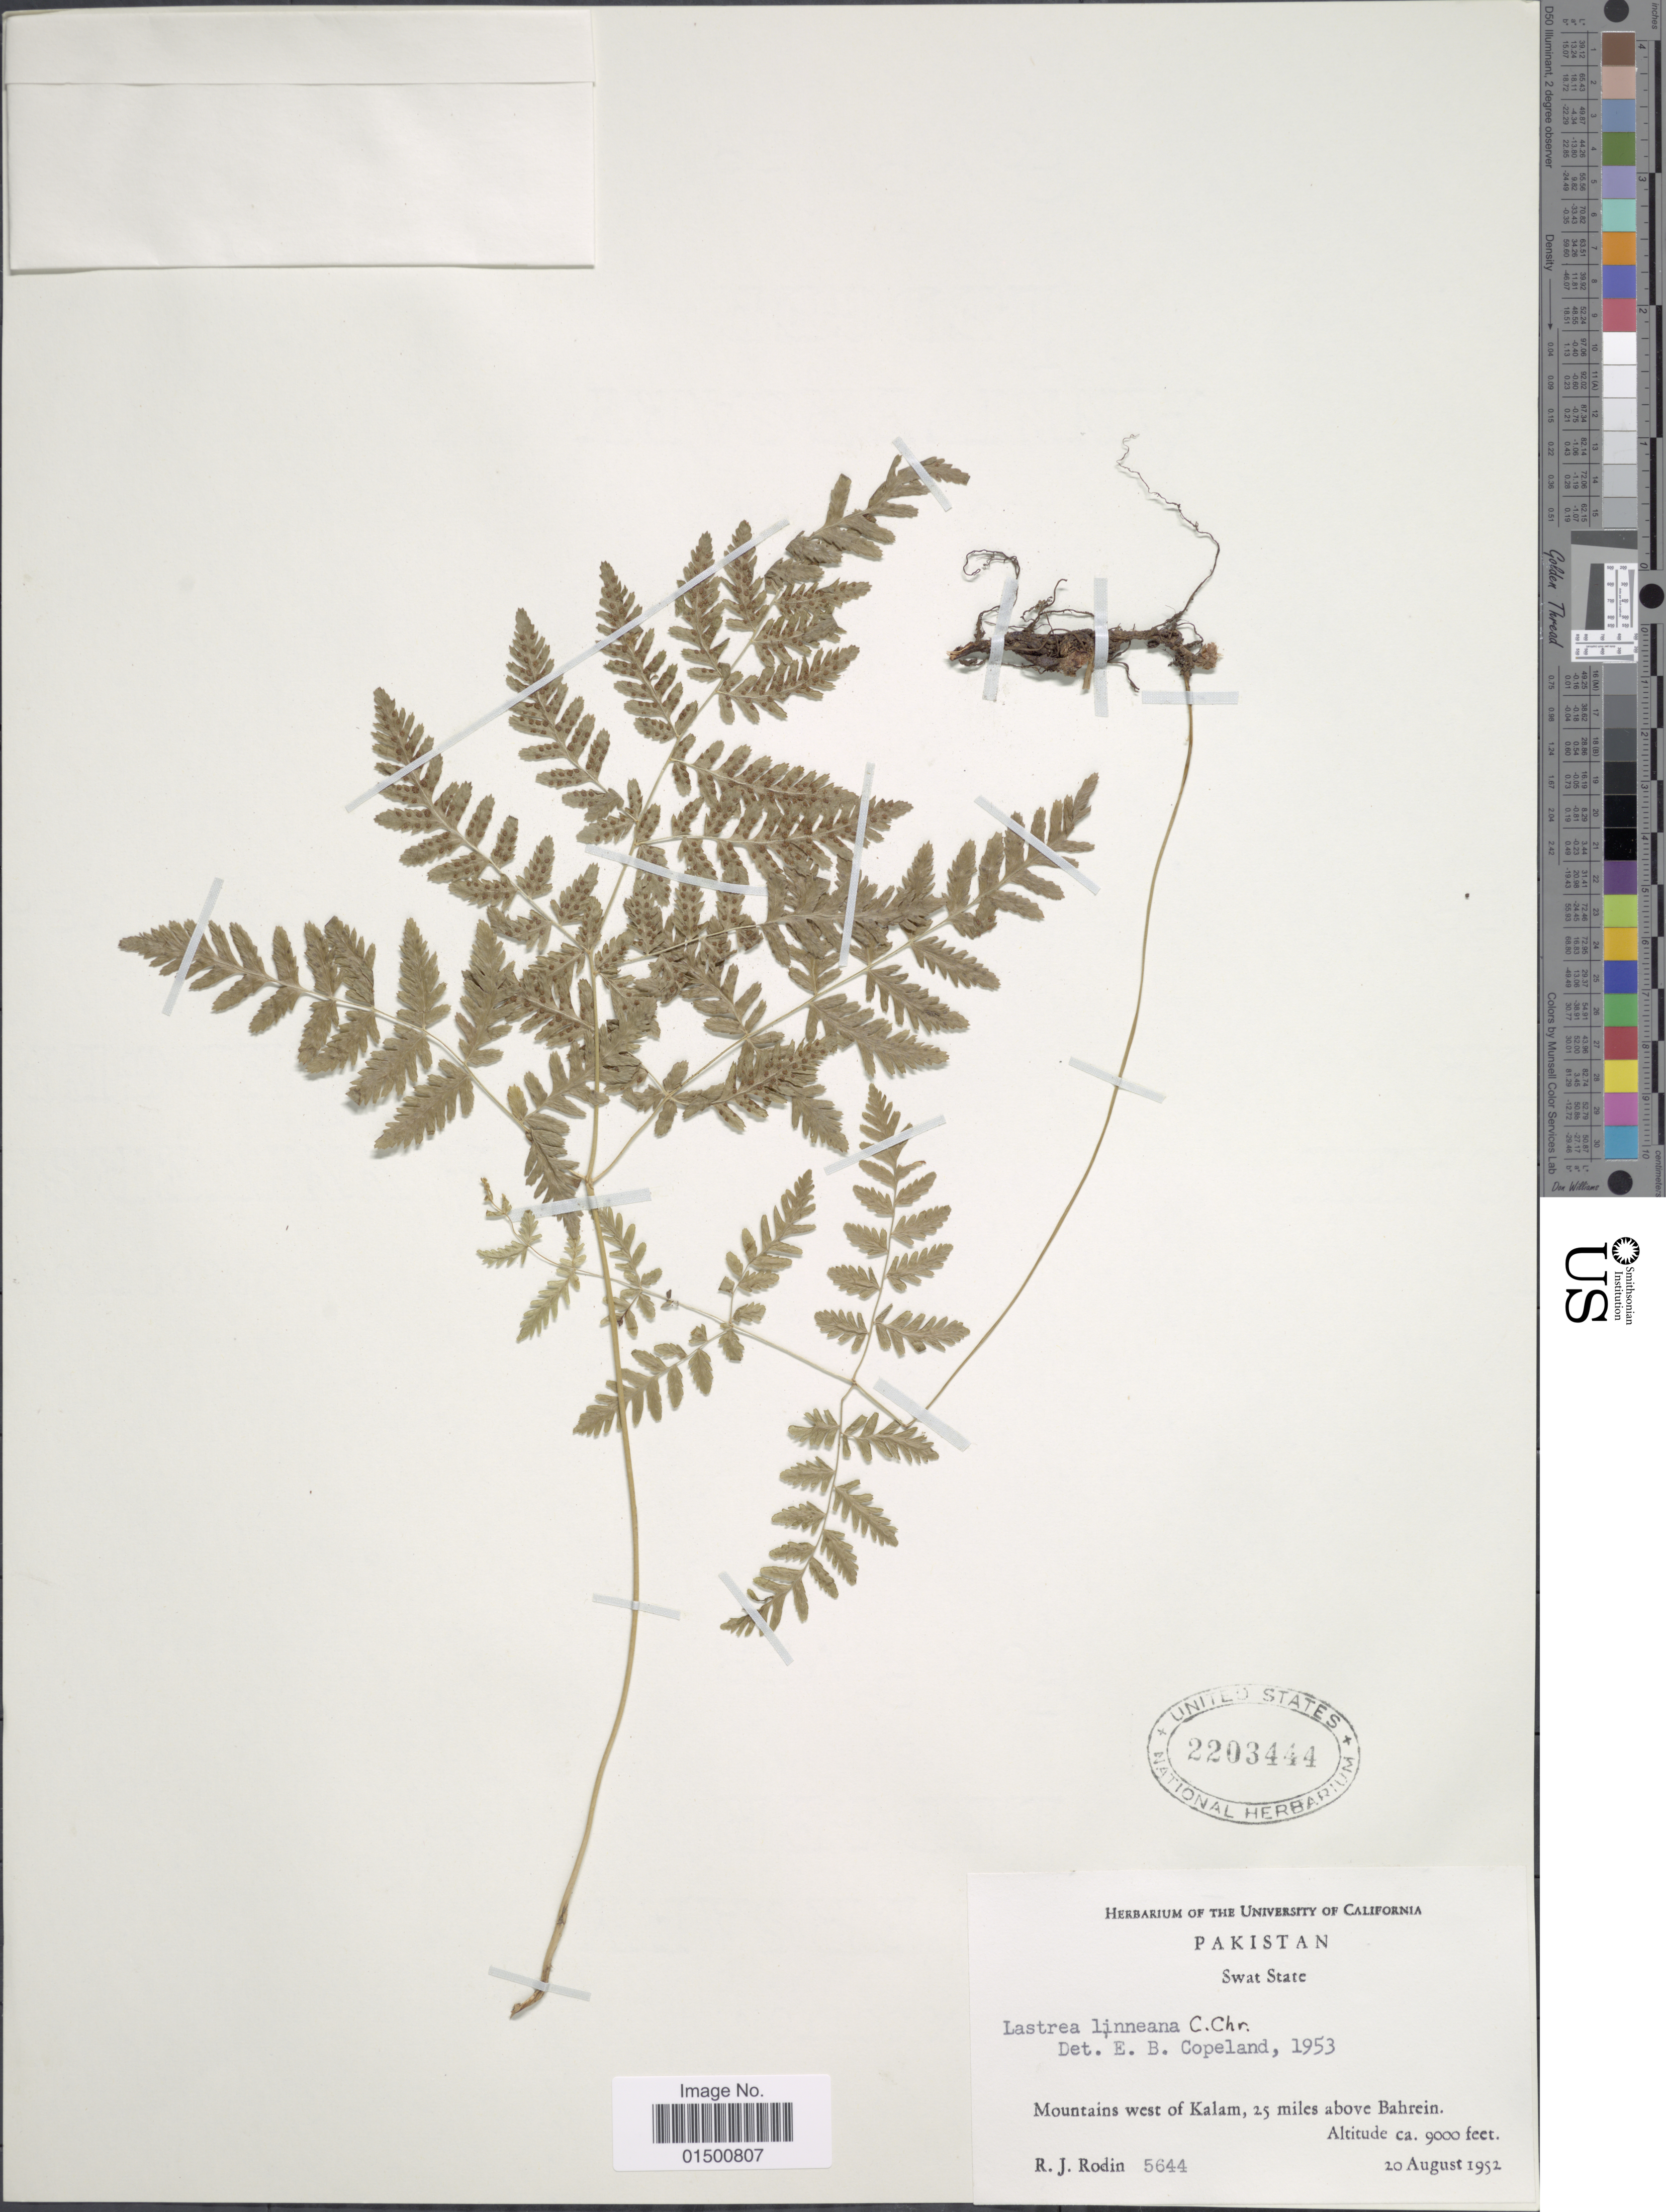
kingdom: Plantae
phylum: Tracheophyta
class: Polypodiopsida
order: Polypodiales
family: Cystopteridaceae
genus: Gymnocarpium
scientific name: Gymnocarpium dryopteris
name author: (L.) Newman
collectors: R. J. Rodin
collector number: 5644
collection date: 1952-08-20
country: Pakistan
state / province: Khyber Pakhtunkhwa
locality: Swat State, mountains west of Kalam, 25 miles above Bahrein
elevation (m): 2743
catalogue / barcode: US 2203444